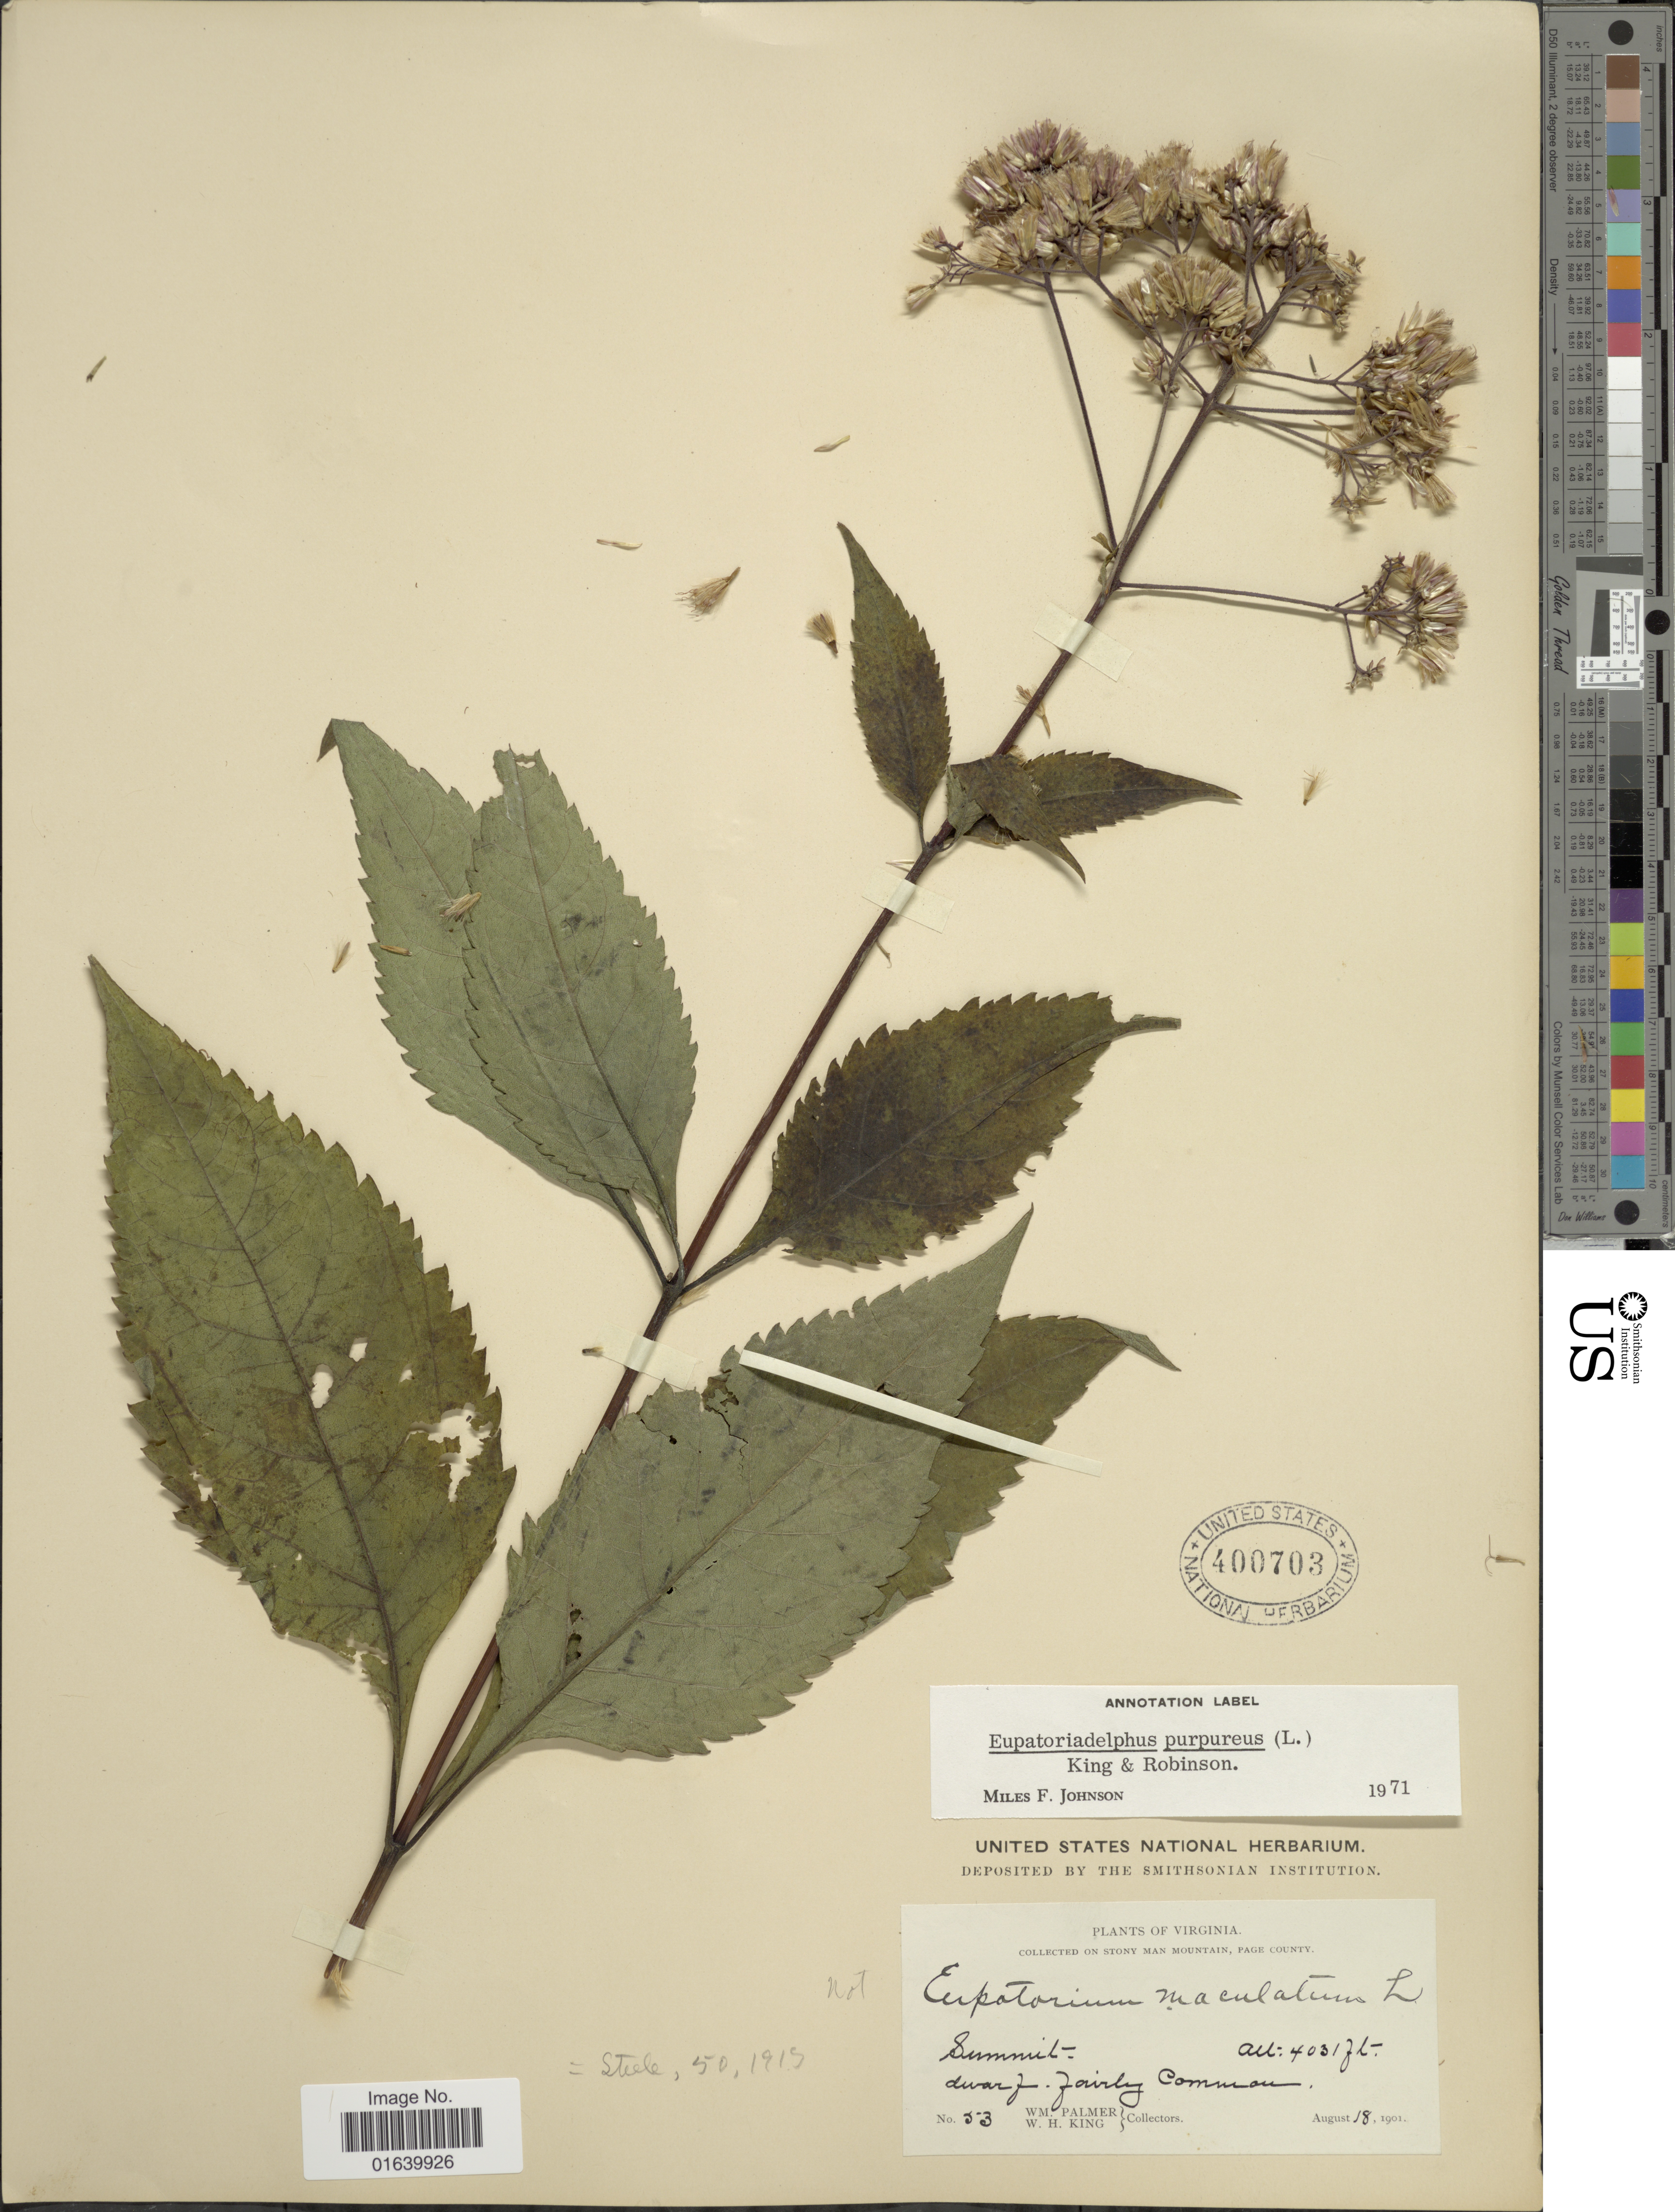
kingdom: Plantae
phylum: Tracheophyta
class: Magnoliopsida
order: Asterales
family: Asteraceae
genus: Eupatorium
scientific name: Eupatorium purpureum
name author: (L.) E.E. Lamont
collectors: W. Palmer & W. H. King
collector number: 53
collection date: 1901-08-18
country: United States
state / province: Virginia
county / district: Page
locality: Virginia, on Stony Man Mountain, Page County.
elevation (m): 1229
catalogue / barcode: US 400703